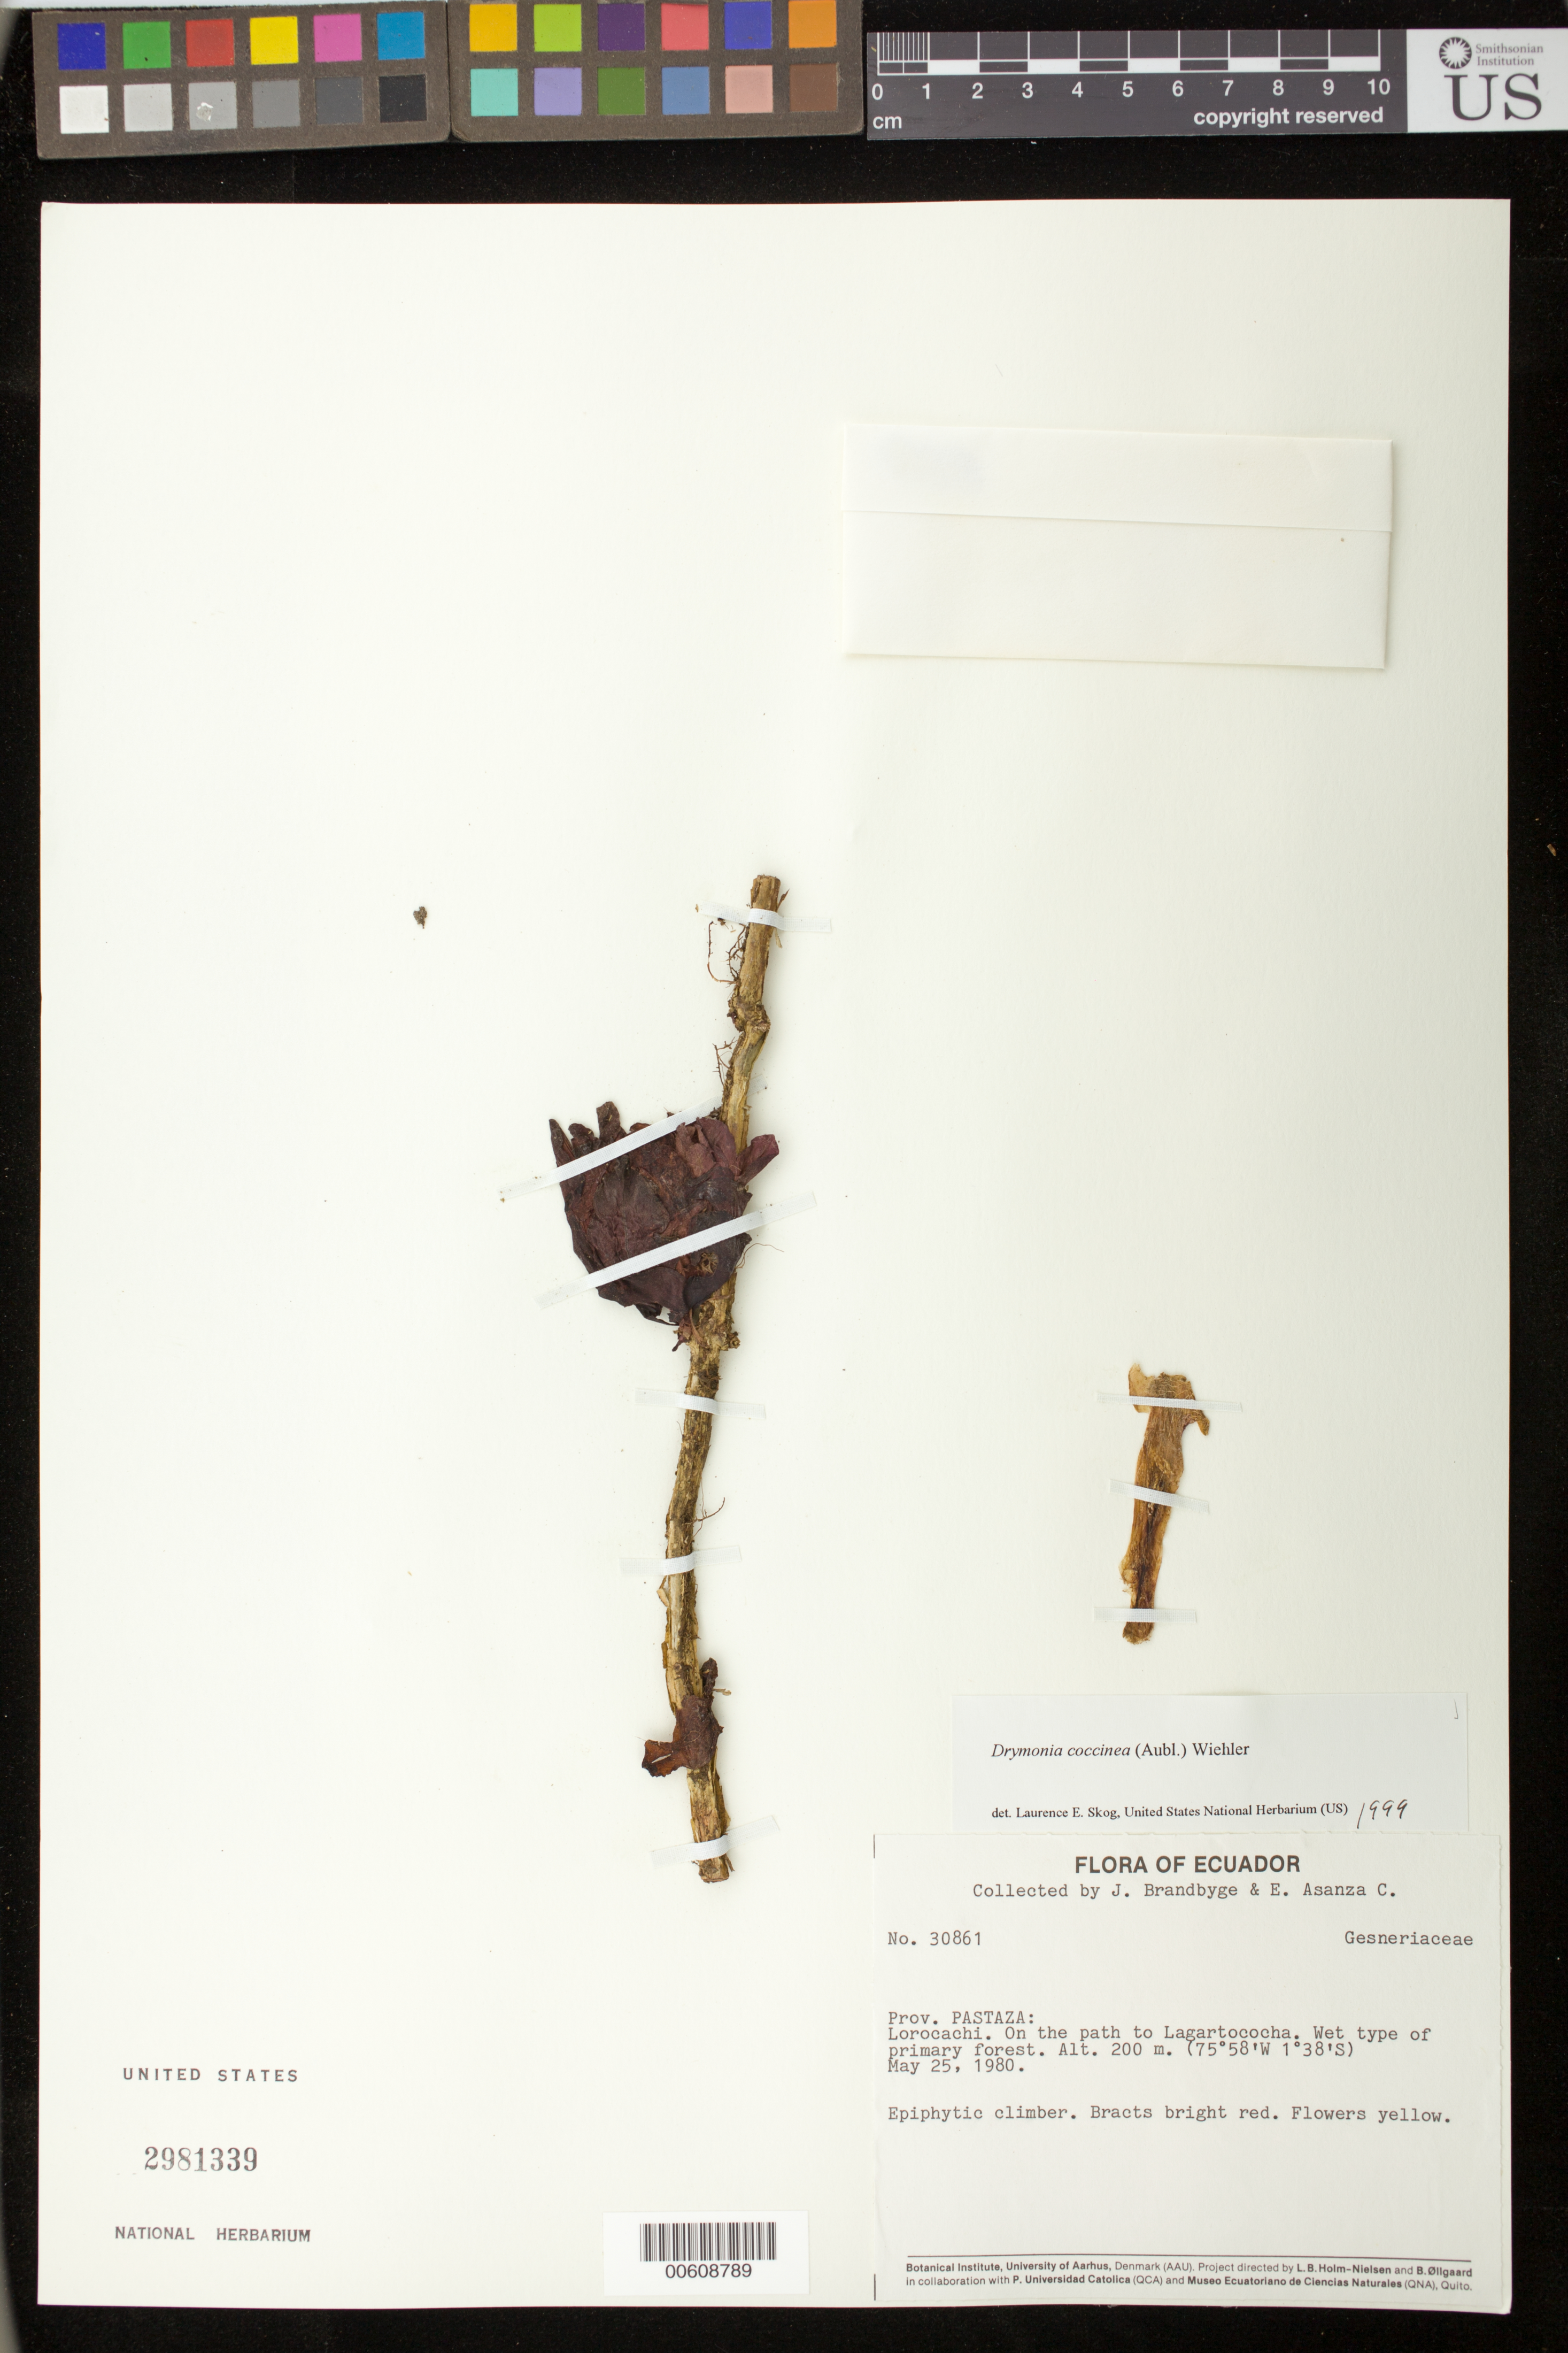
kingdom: Plantae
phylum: Tracheophyta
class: Magnoliopsida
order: Lamiales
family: Gesneriaceae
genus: Drymonia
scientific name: Drymonia coccinea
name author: (Aubl.) Wiehler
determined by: Skog, Laurence E.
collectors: J. Brandbyge & E. Asanza C.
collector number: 30861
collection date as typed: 25 May 1980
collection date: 1980-05-25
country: Ecuador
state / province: Pastaza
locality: Lorocachi, on the path to Lagartococha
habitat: Wet type of primary forest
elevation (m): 200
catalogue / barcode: US 2981339